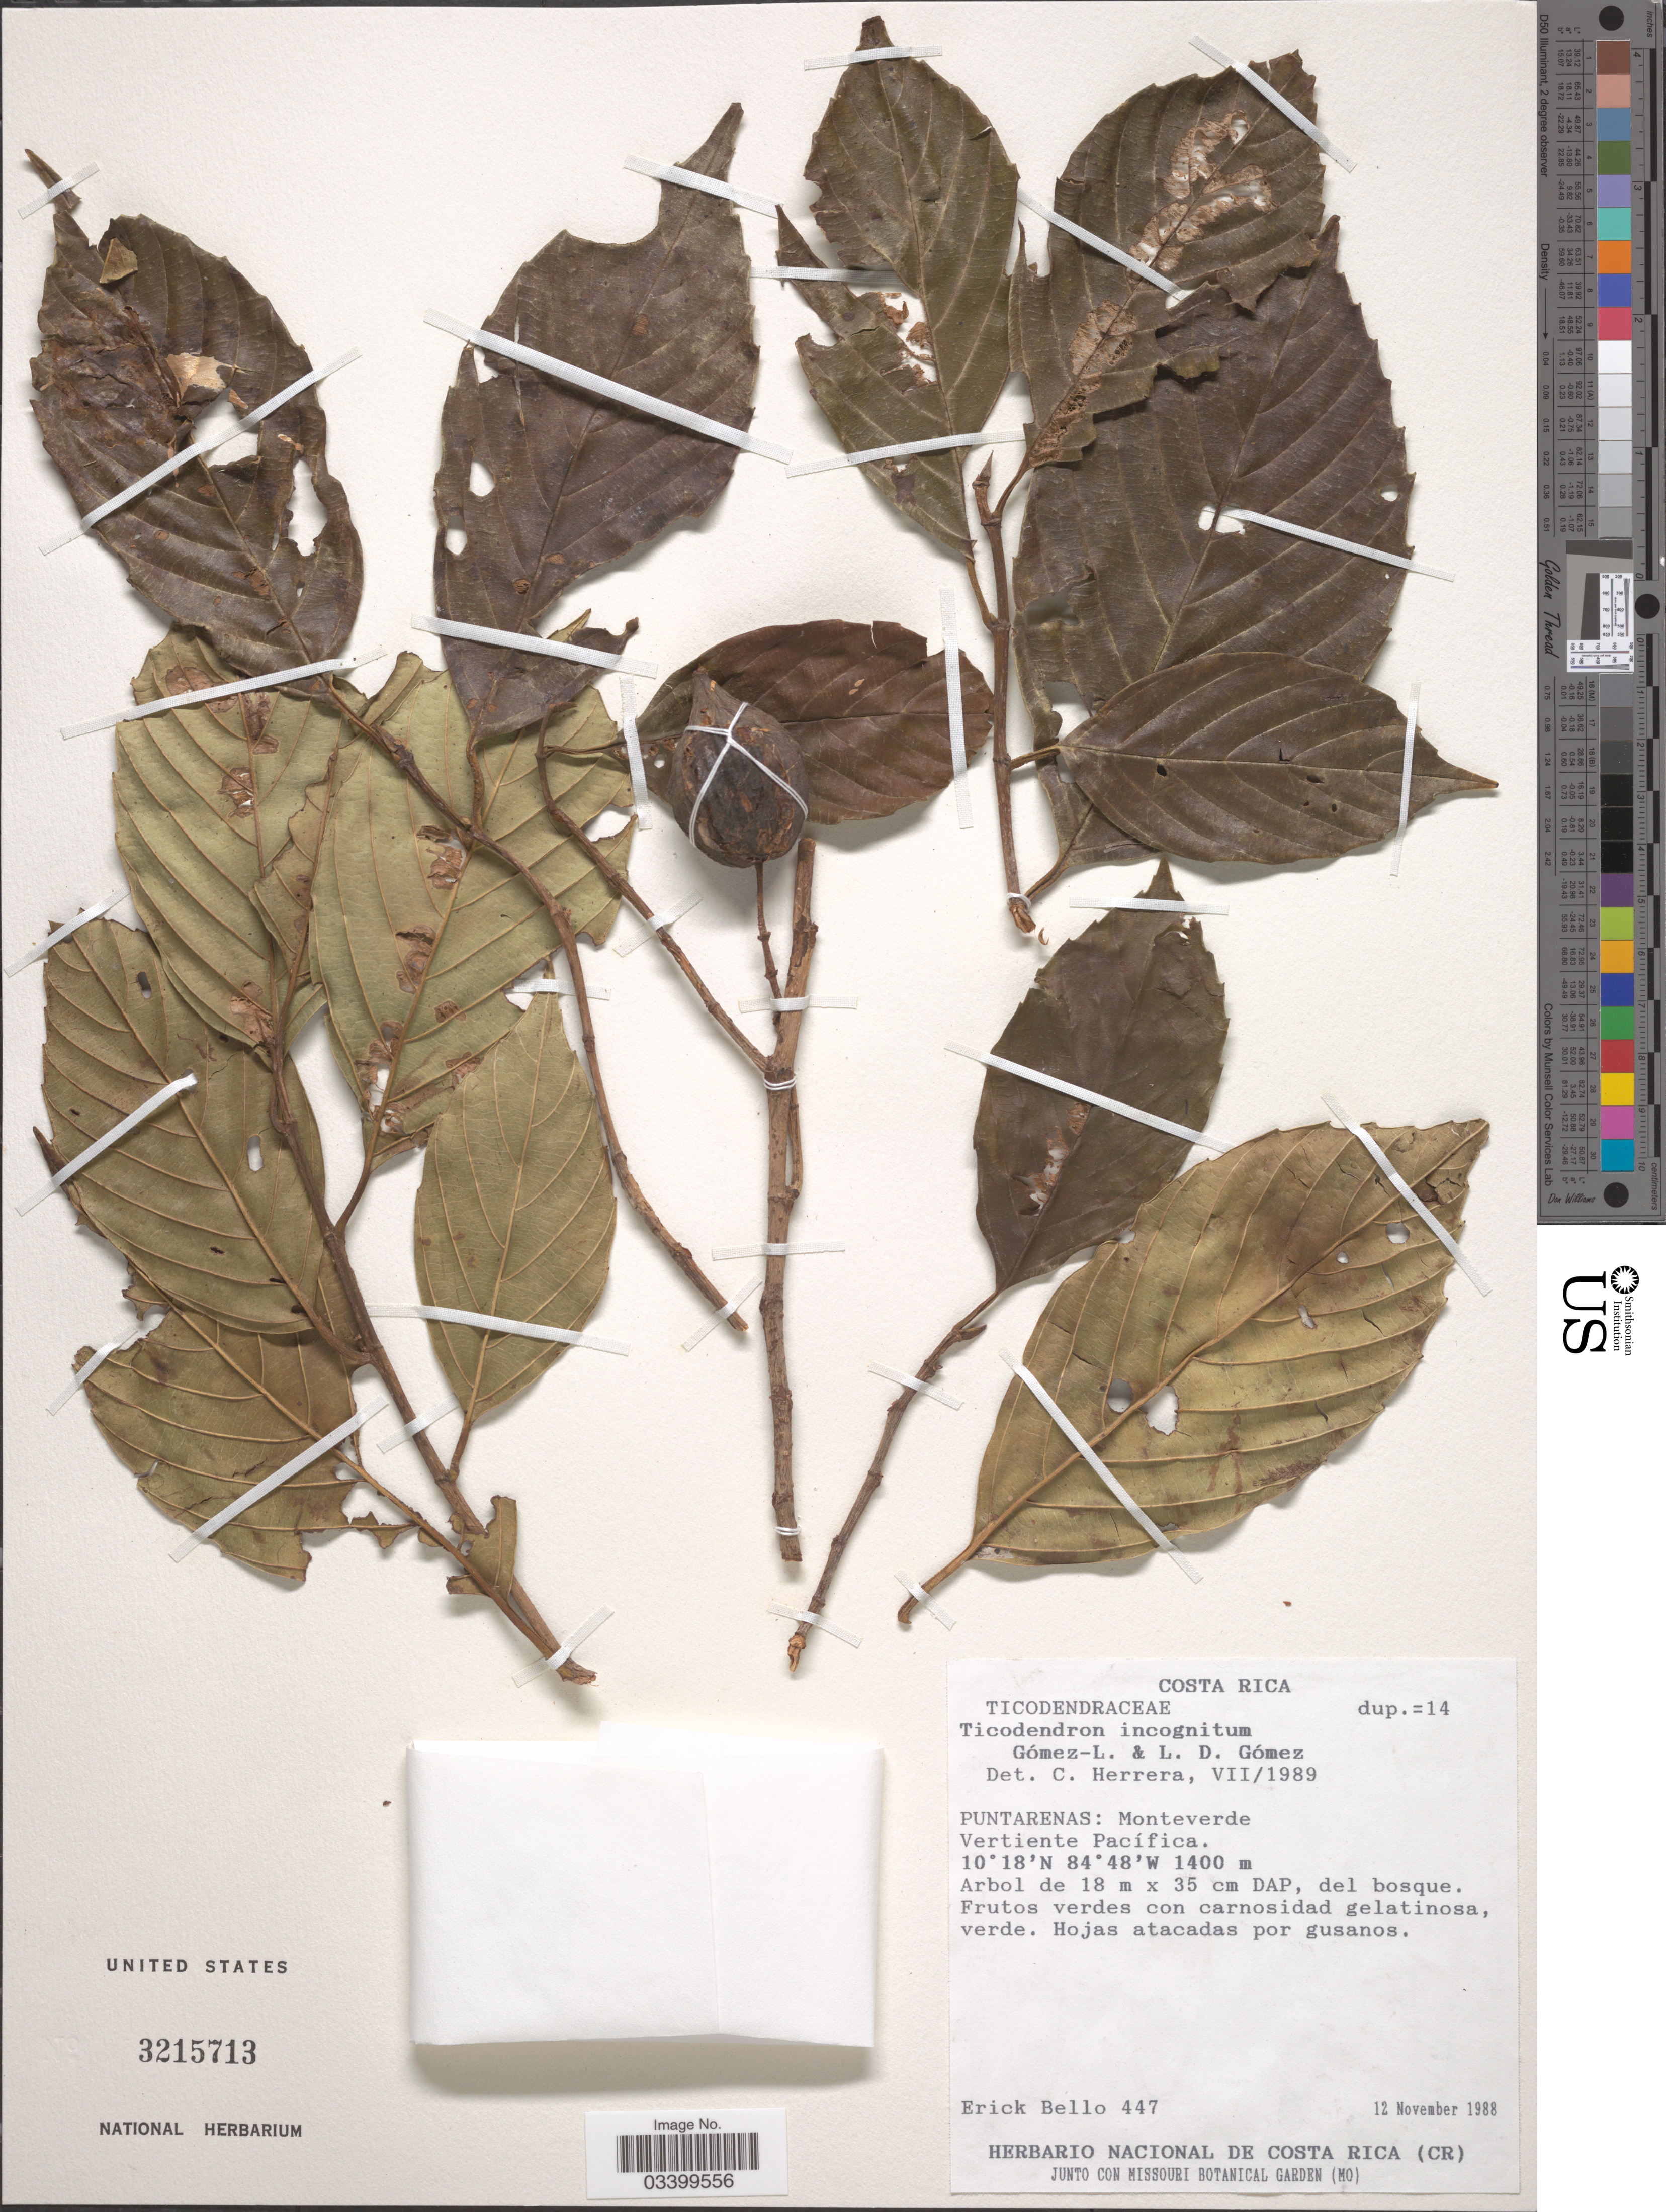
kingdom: Plantae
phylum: Tracheophyta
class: Magnoliopsida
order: Fagales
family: Ticodendraceae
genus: Ticodendron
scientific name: Ticodendron incognitum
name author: Gómez-Laur. & L.D. Gómez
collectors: E. Bello C.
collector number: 447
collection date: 1988-11-12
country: Costa Rica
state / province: Puntarenas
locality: Monteverde. Vertiente Pacífica.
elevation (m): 1400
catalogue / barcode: US 3215713